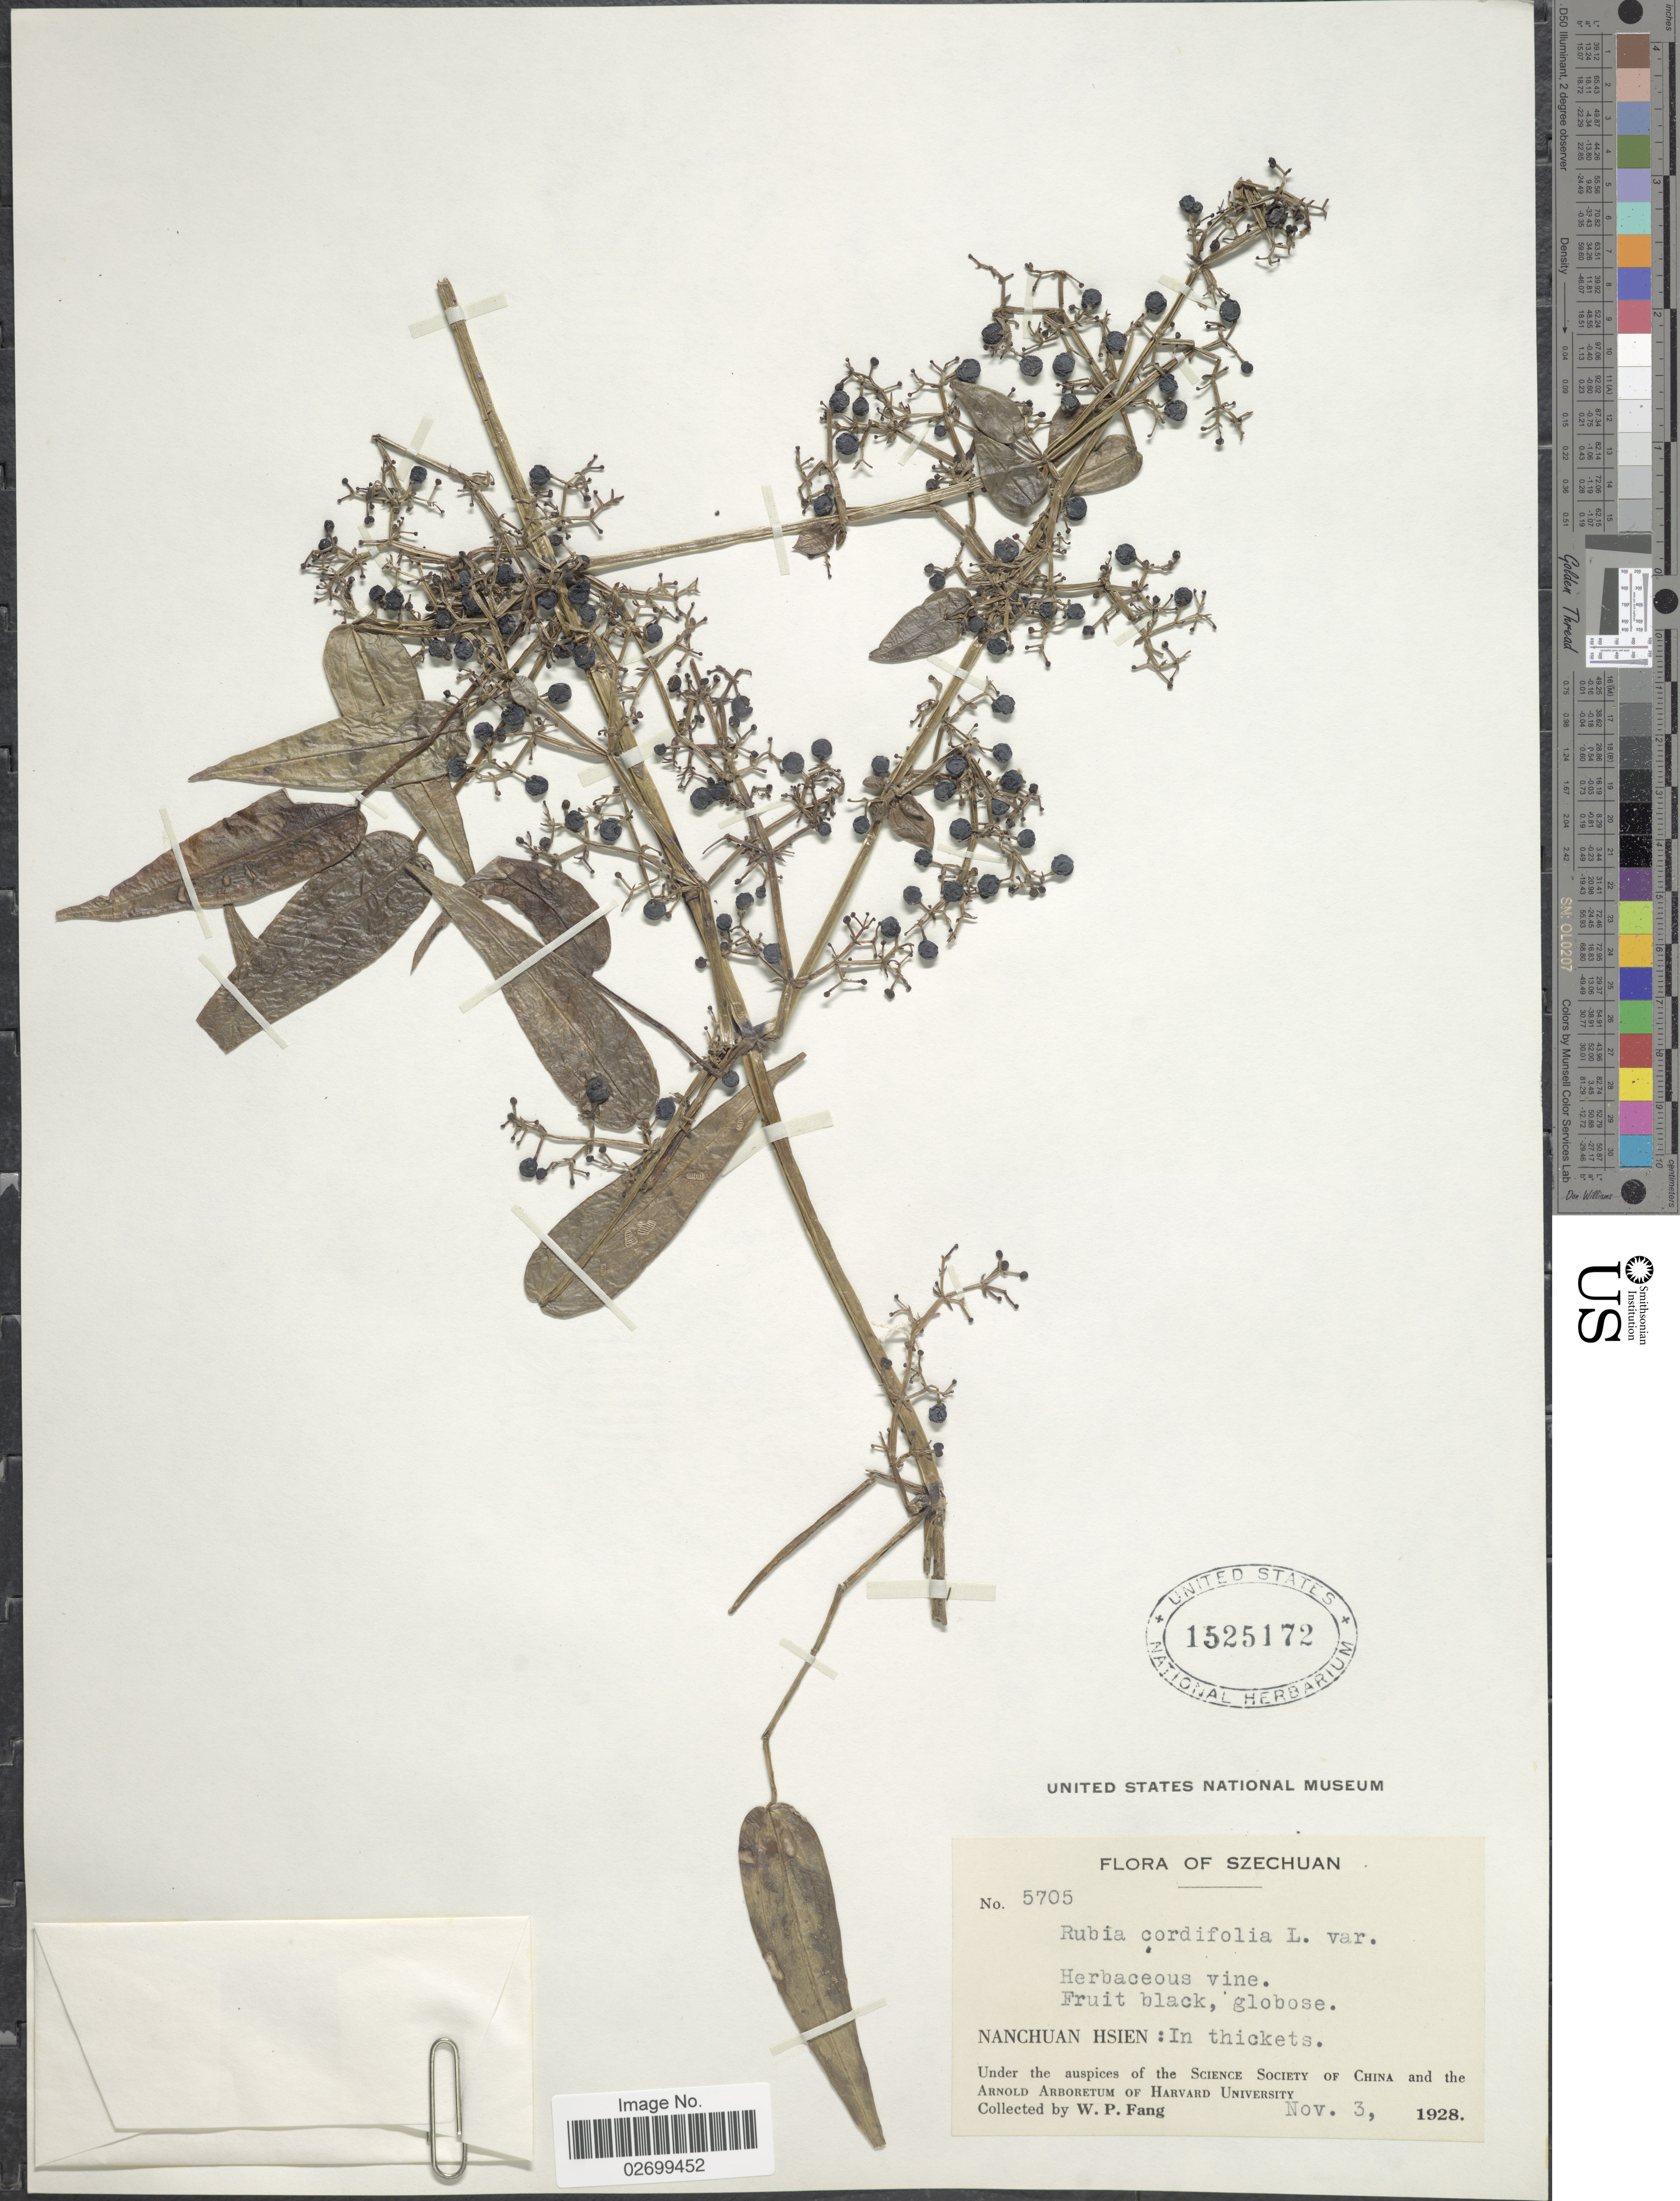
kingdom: Plantae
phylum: Tracheophyta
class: Magnoliopsida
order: Gentianales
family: Rubiaceae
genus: Rubia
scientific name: Rubia cordifolia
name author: L.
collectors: W. P. Fang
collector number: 5705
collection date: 1928-11-03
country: China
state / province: Sichuan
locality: Szechuan, Nanchuan Hsien: in thickets.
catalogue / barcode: US 1525172